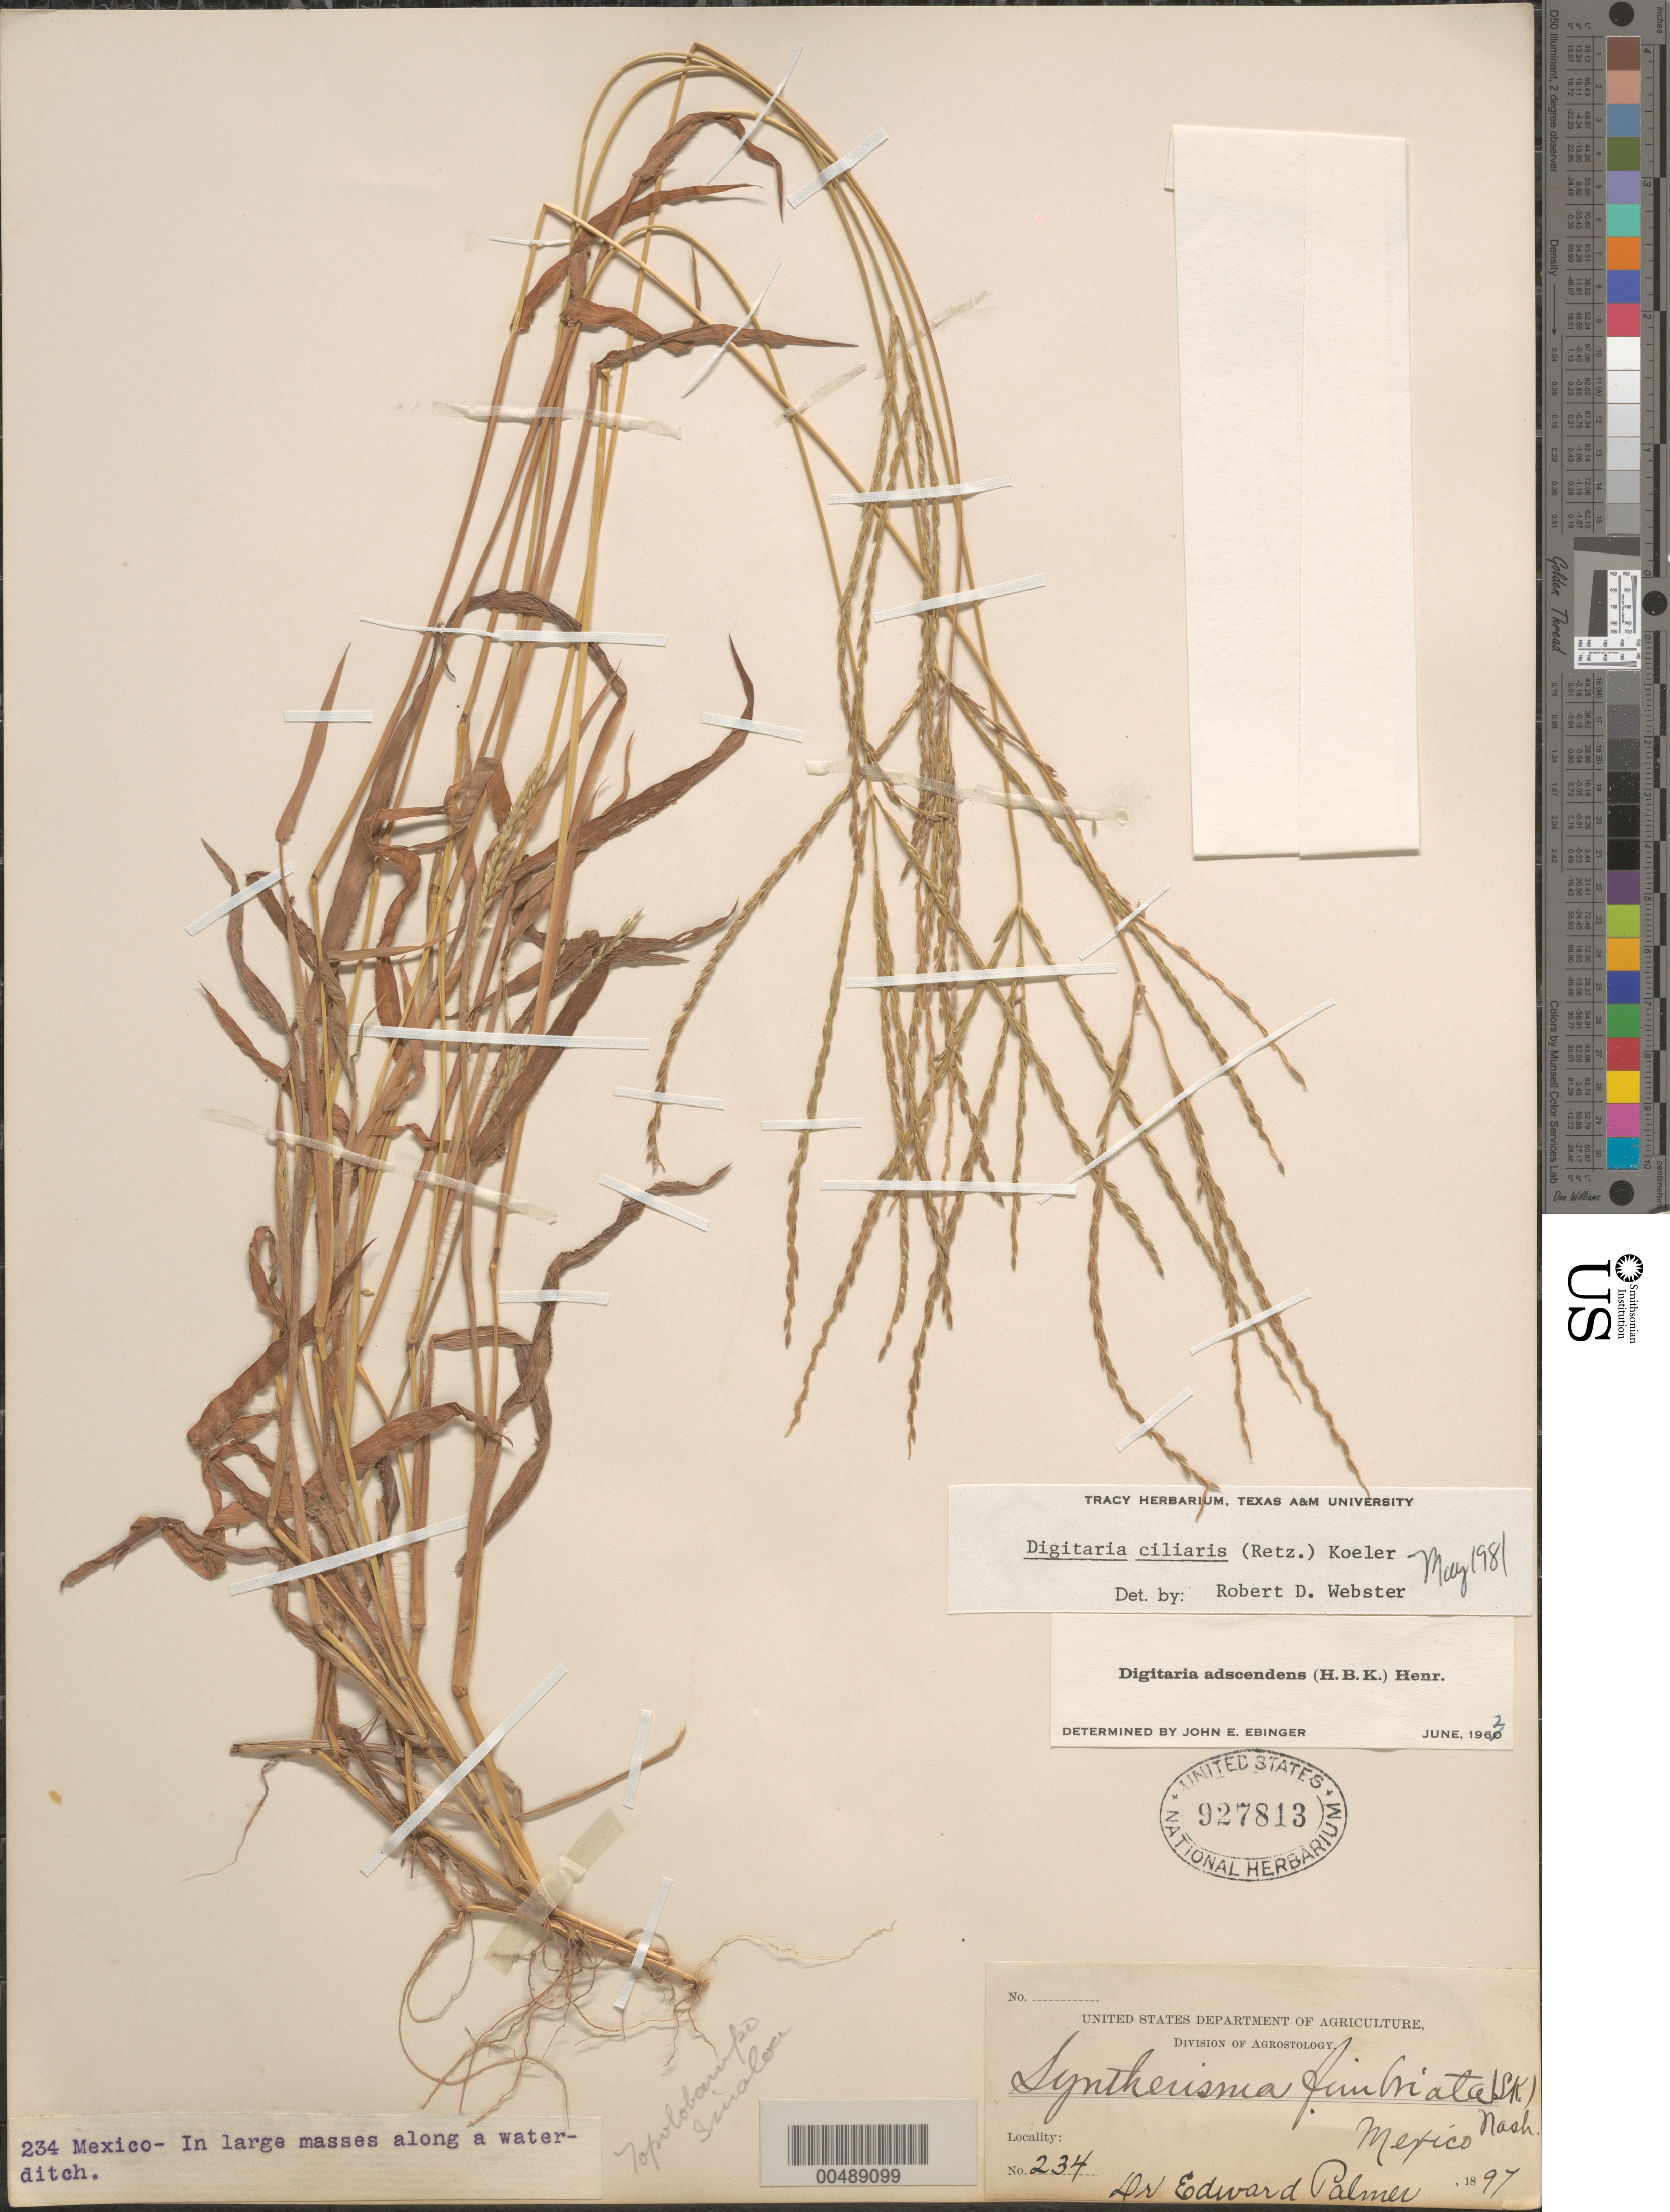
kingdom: Plantae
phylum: Tracheophyta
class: Liliopsida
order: Poales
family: Poaceae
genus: Digitaria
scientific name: Digitaria ciliaris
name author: (Retz.) Koeler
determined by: Webster, Robert D.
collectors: E. Palmer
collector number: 234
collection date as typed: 1897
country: Mexico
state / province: Durango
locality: San Ramon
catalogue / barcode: US 927813